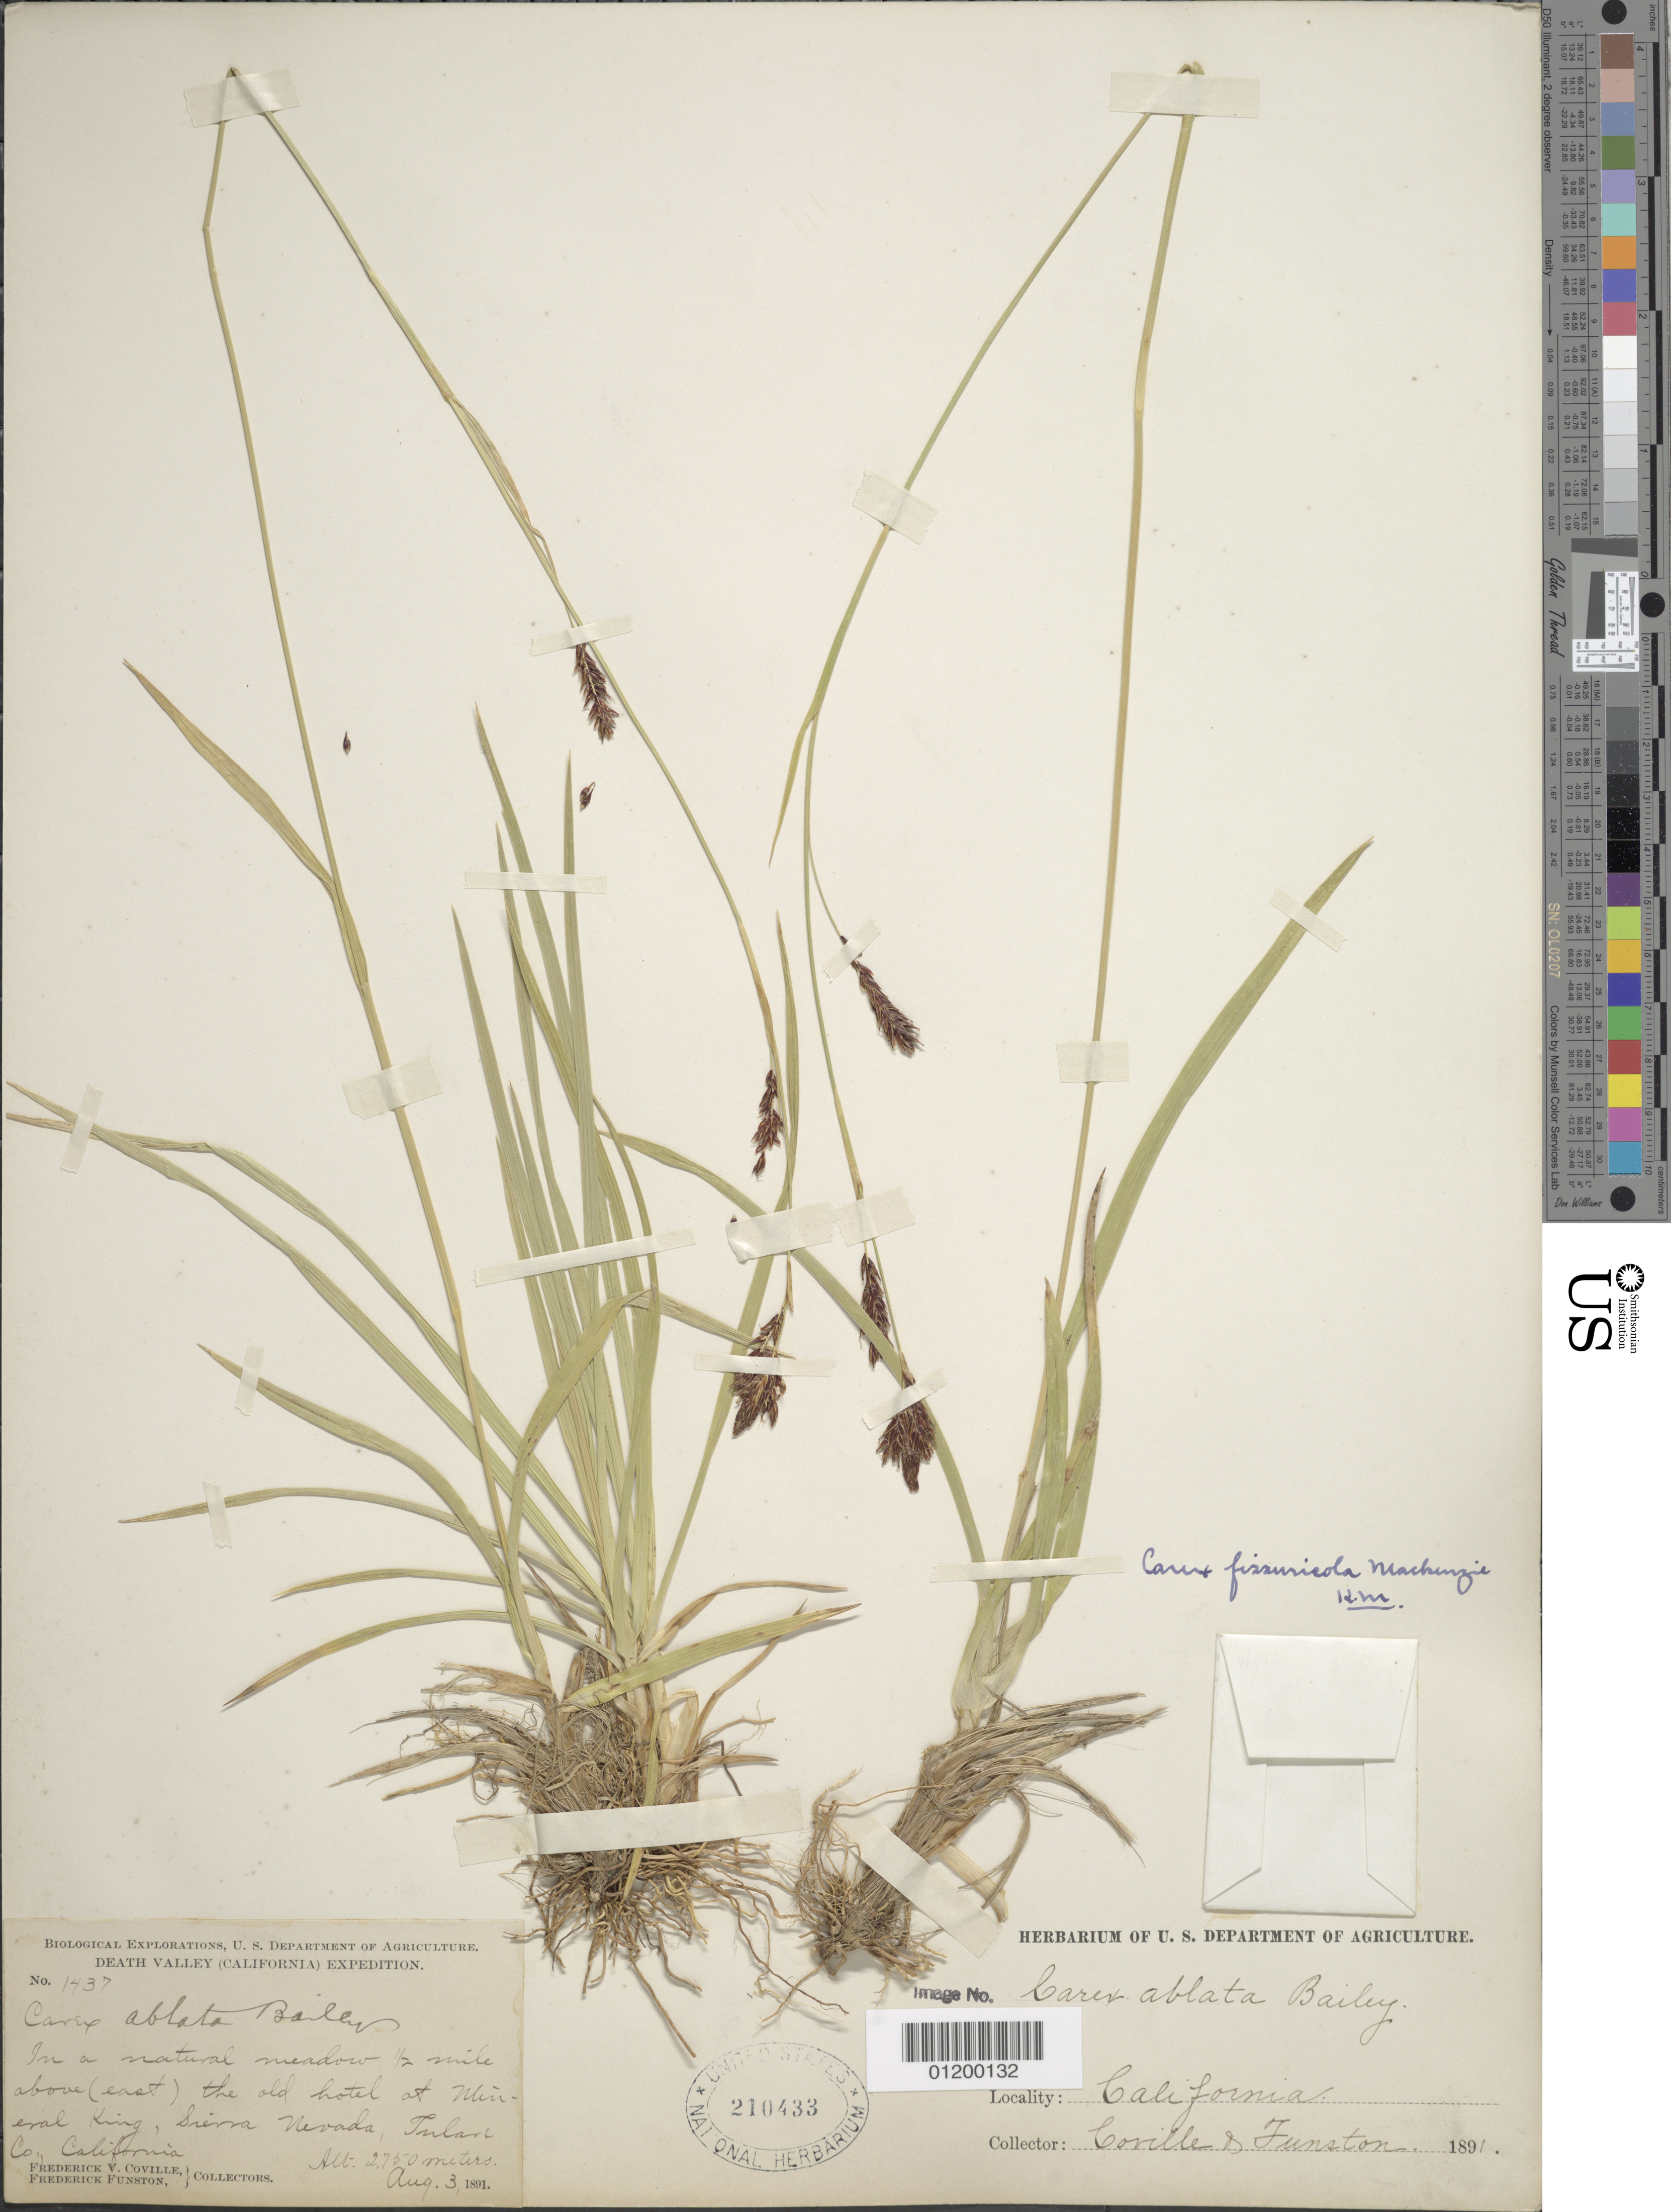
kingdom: Plantae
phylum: Tracheophyta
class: Liliopsida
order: Poales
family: Cyperaceae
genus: Carex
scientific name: Carex fissuricola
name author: Mack.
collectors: F. V. Coville & F. Funston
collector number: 1437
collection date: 1891-08-03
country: United States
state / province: California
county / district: Tulare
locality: In a natural meadow 1/2 mile above (east) the old hotel at Mineral king, Sierrra Nevada.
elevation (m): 838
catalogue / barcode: US 210433